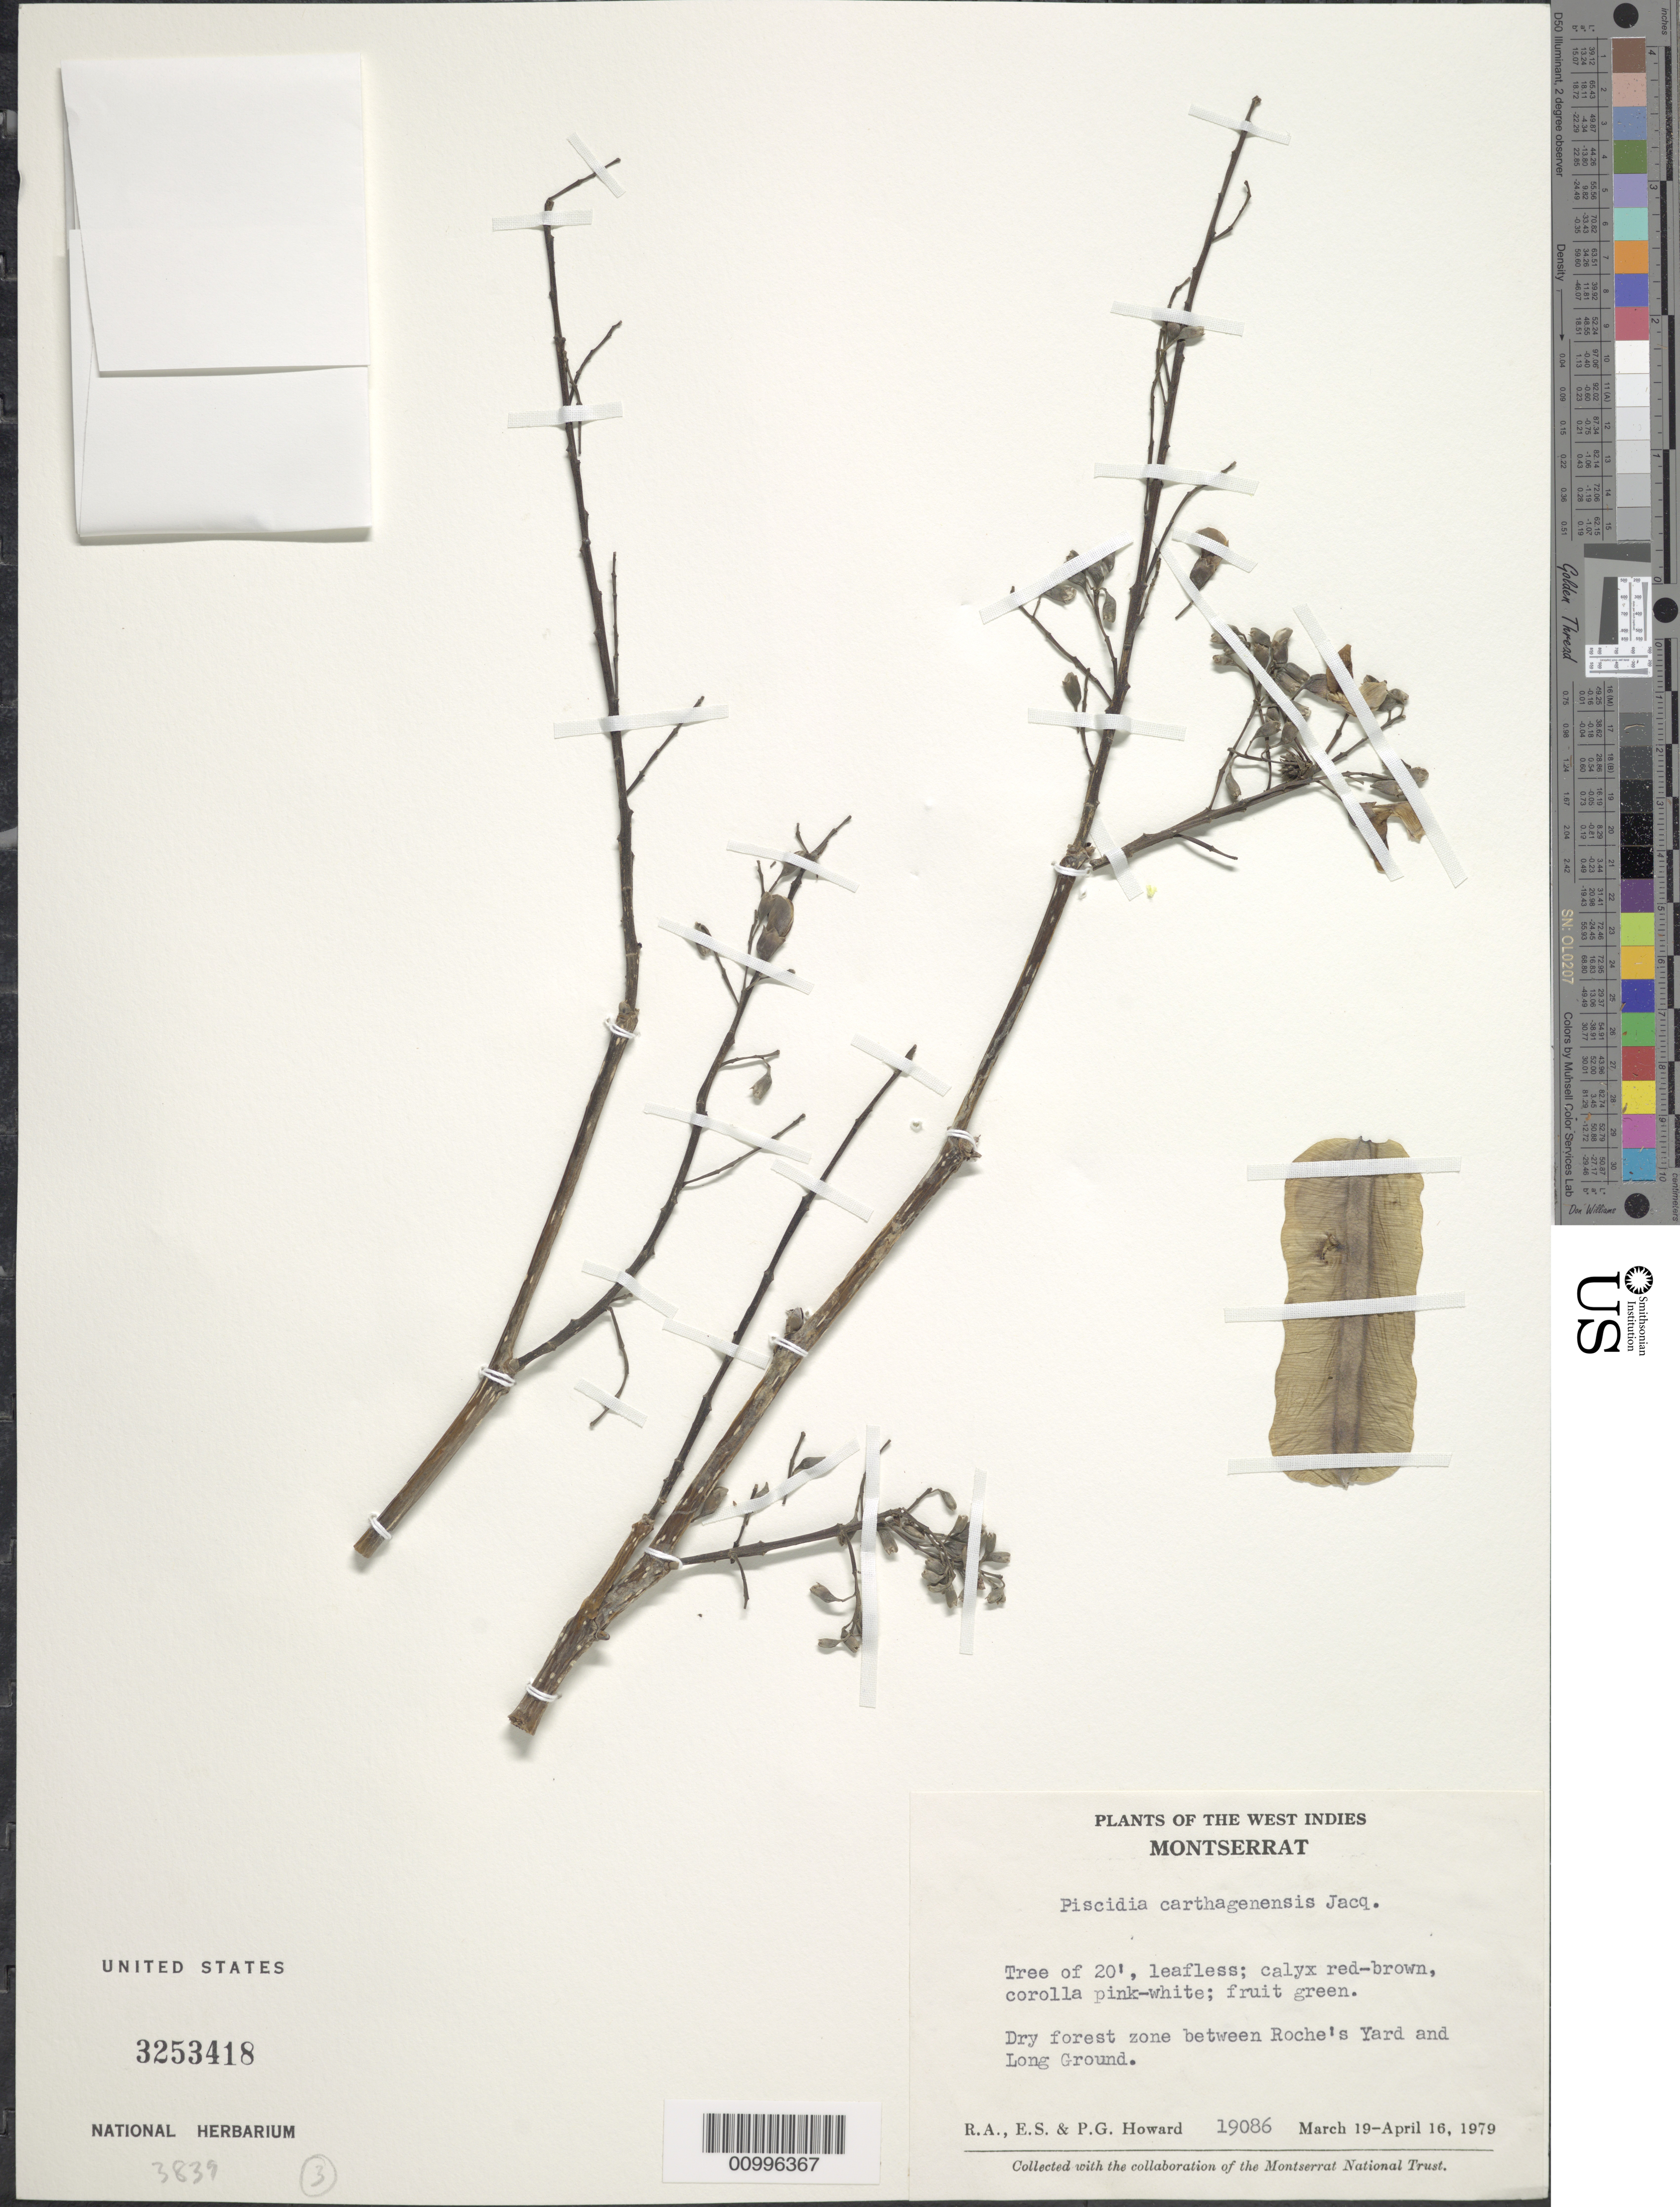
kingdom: Plantae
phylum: Tracheophyta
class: Magnoliopsida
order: Fabales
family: Fabaceae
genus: Piscidia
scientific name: Piscidia carthagenensis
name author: Jacq.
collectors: E. S. Howard & P. Howard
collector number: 19086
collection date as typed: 19 Mar 1979 to 16 Apr 1979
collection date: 1979-03-19/1979-04-16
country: Montserrat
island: Montserrat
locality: Dry forest zone between Roche's Yard and Long Ground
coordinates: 0 N, 0 E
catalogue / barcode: US 3253418